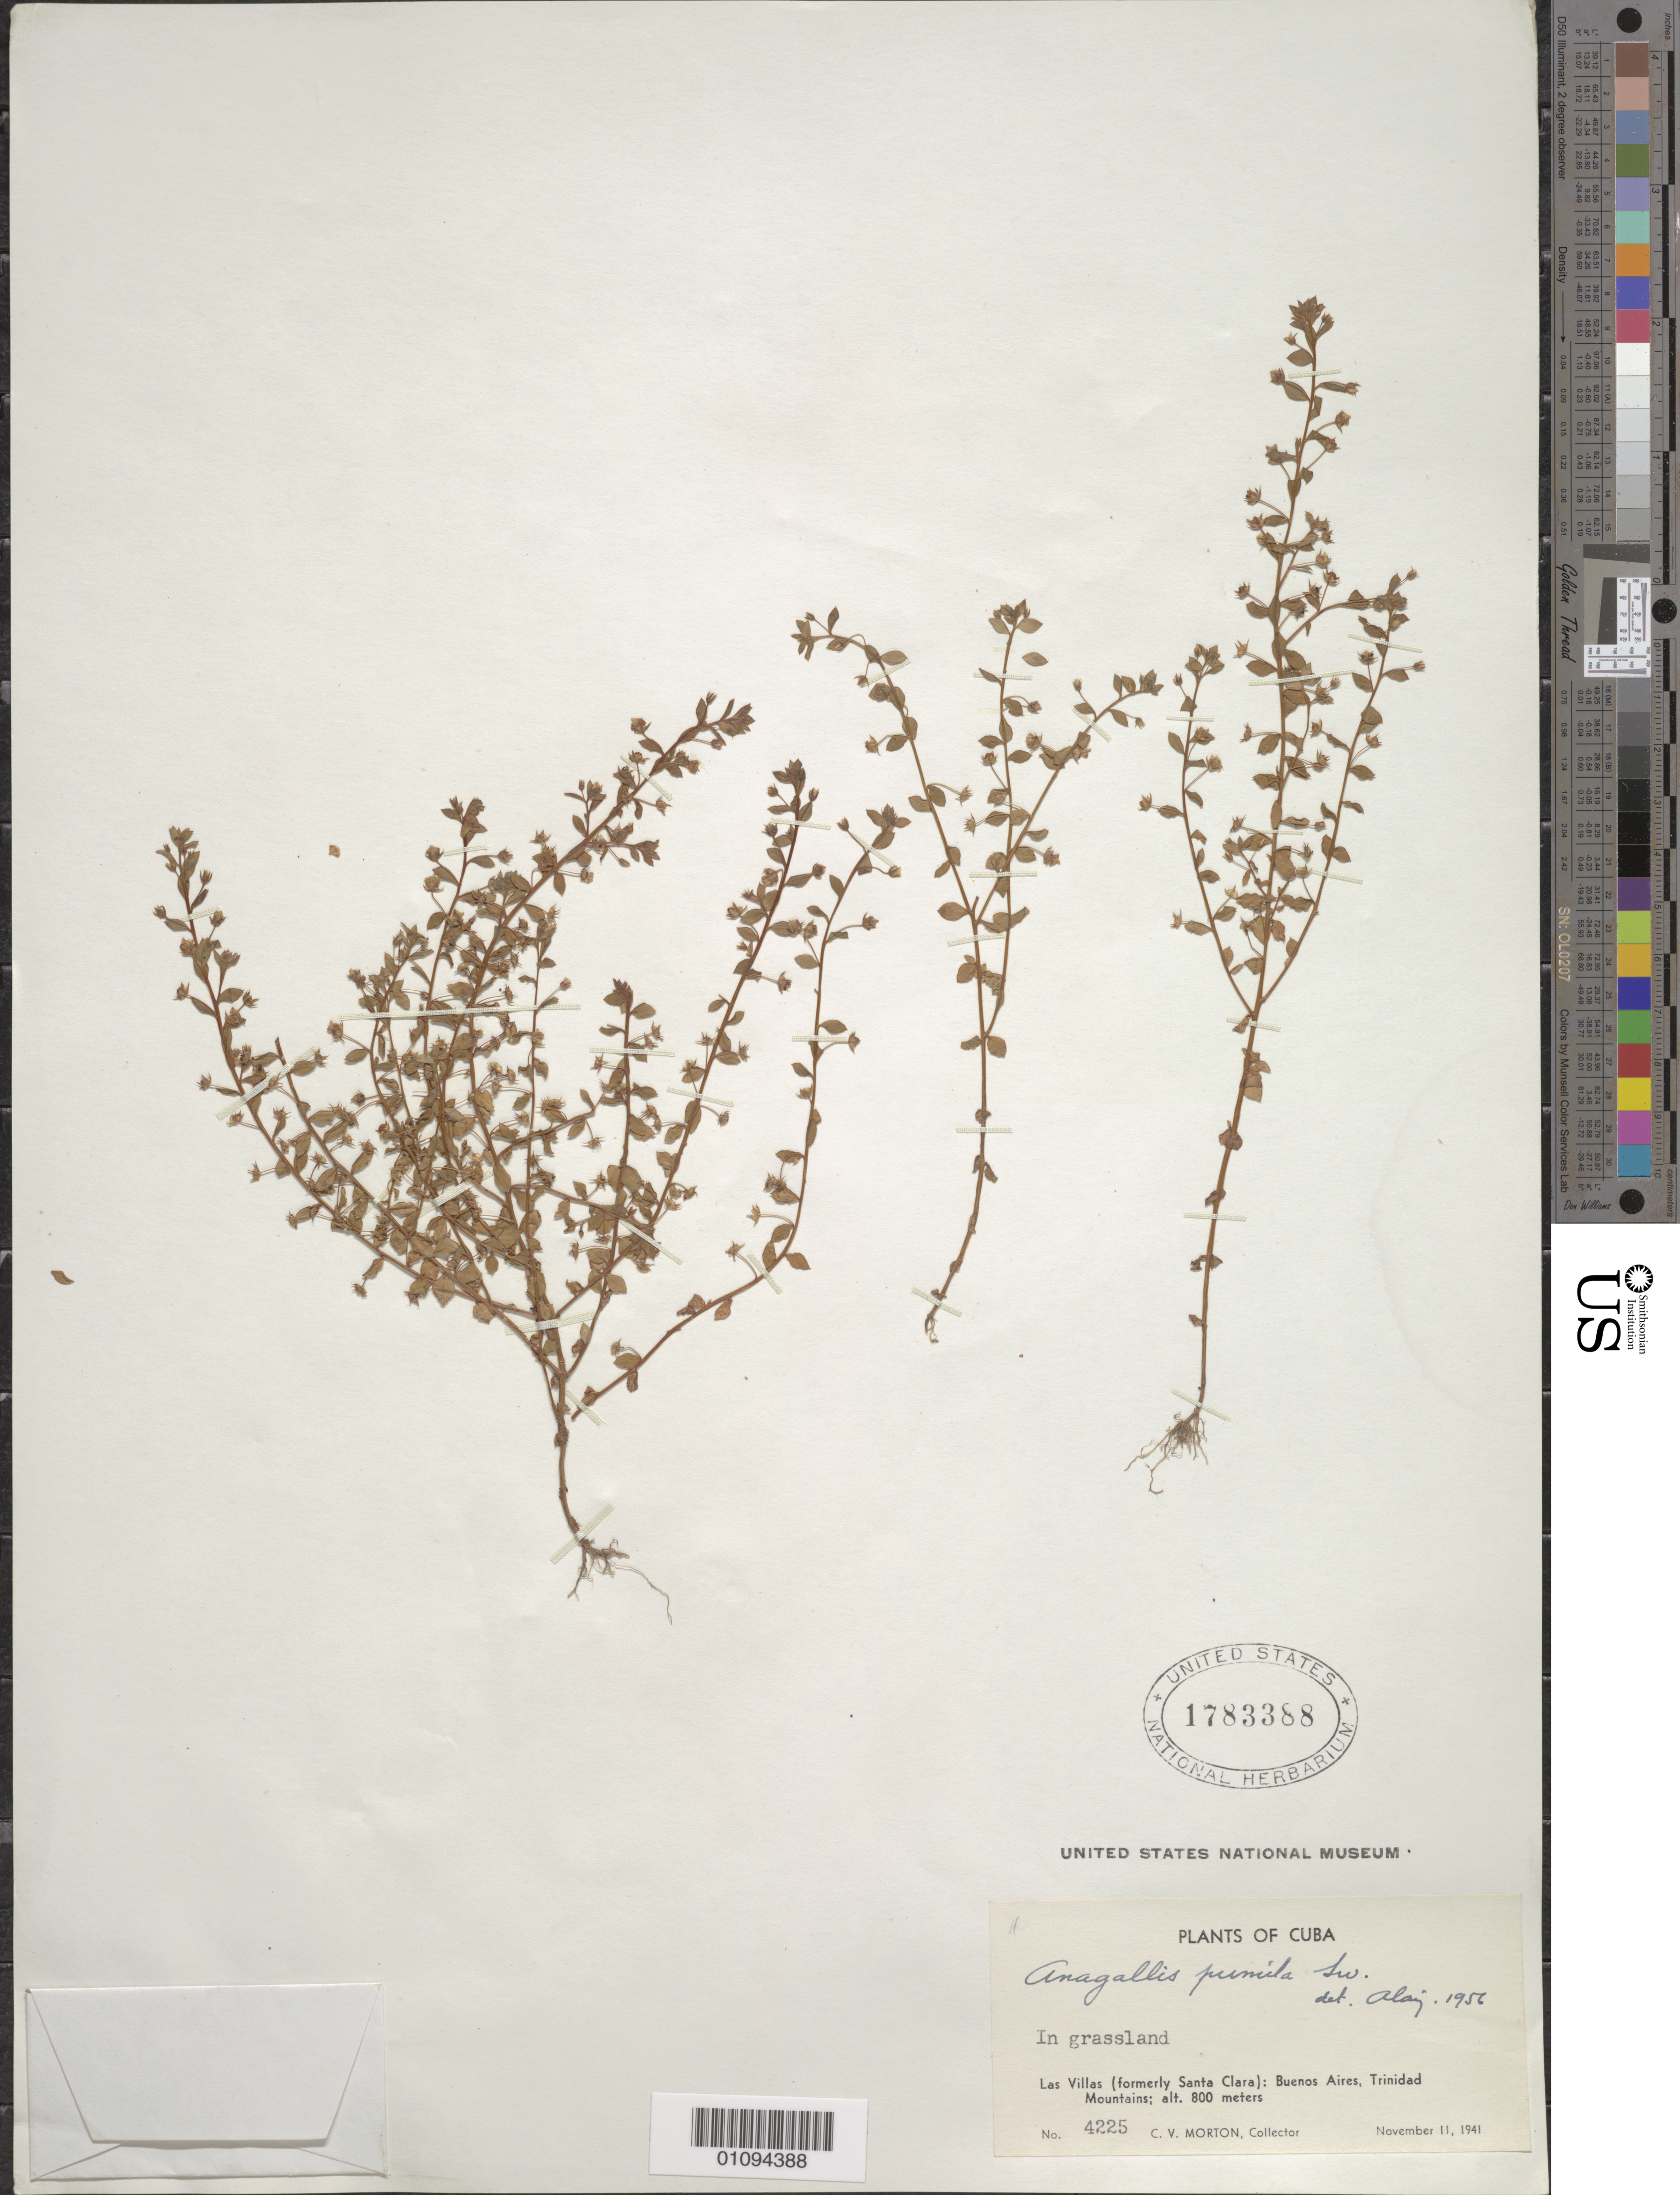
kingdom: Plantae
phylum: Tracheophyta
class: Magnoliopsida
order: Ericales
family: Primulaceae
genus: Anagallis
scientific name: Anagallis pumila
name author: Sw.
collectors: C. V. Morton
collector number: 4225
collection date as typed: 11 Nov 1941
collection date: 1941-11-11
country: Cuba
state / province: Villa Clara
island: Cuba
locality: Buenos Aires, Trinidad Mountains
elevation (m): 800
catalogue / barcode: US 1783388